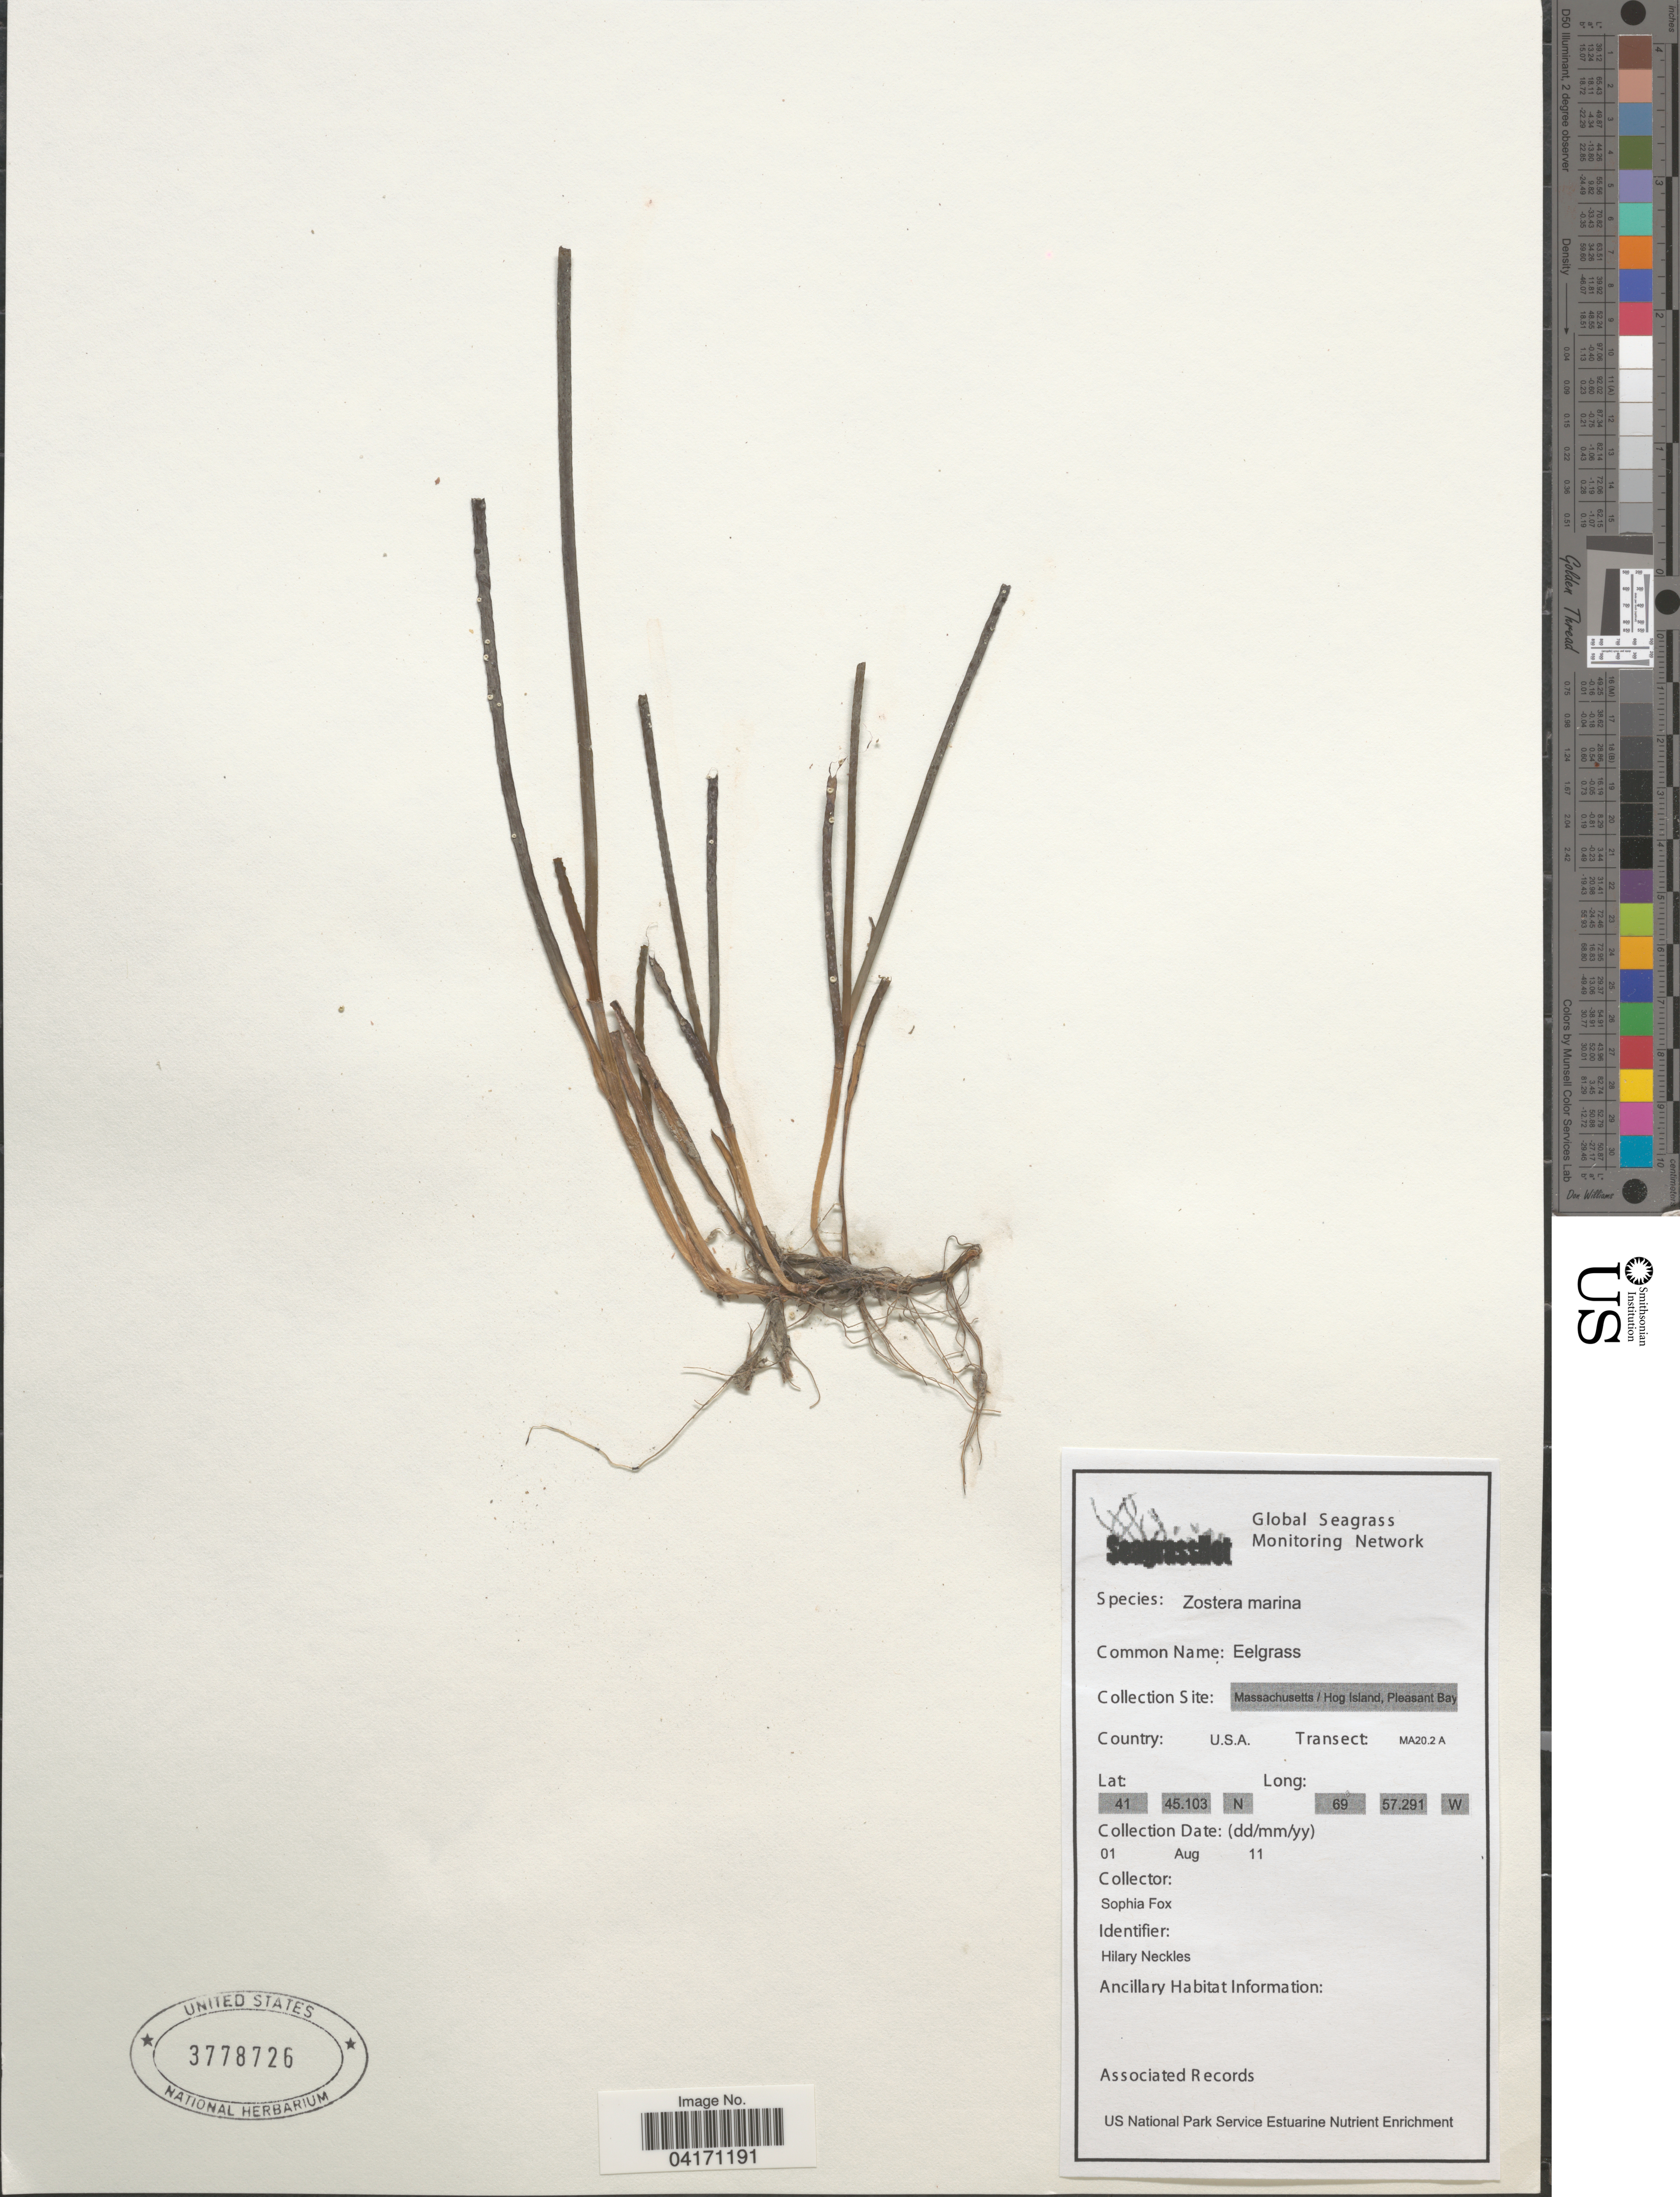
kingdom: Plantae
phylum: Tracheophyta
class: Liliopsida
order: Alismatales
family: Zosteraceae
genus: Zostera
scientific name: Zostera marina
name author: L.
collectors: S. Fox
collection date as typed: Transcribed d/m/y: 1/8/11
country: United States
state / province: Massachusetts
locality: Hog Island, Pleasant Bay. Transect: MA20.2 A.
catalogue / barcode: US 3778726